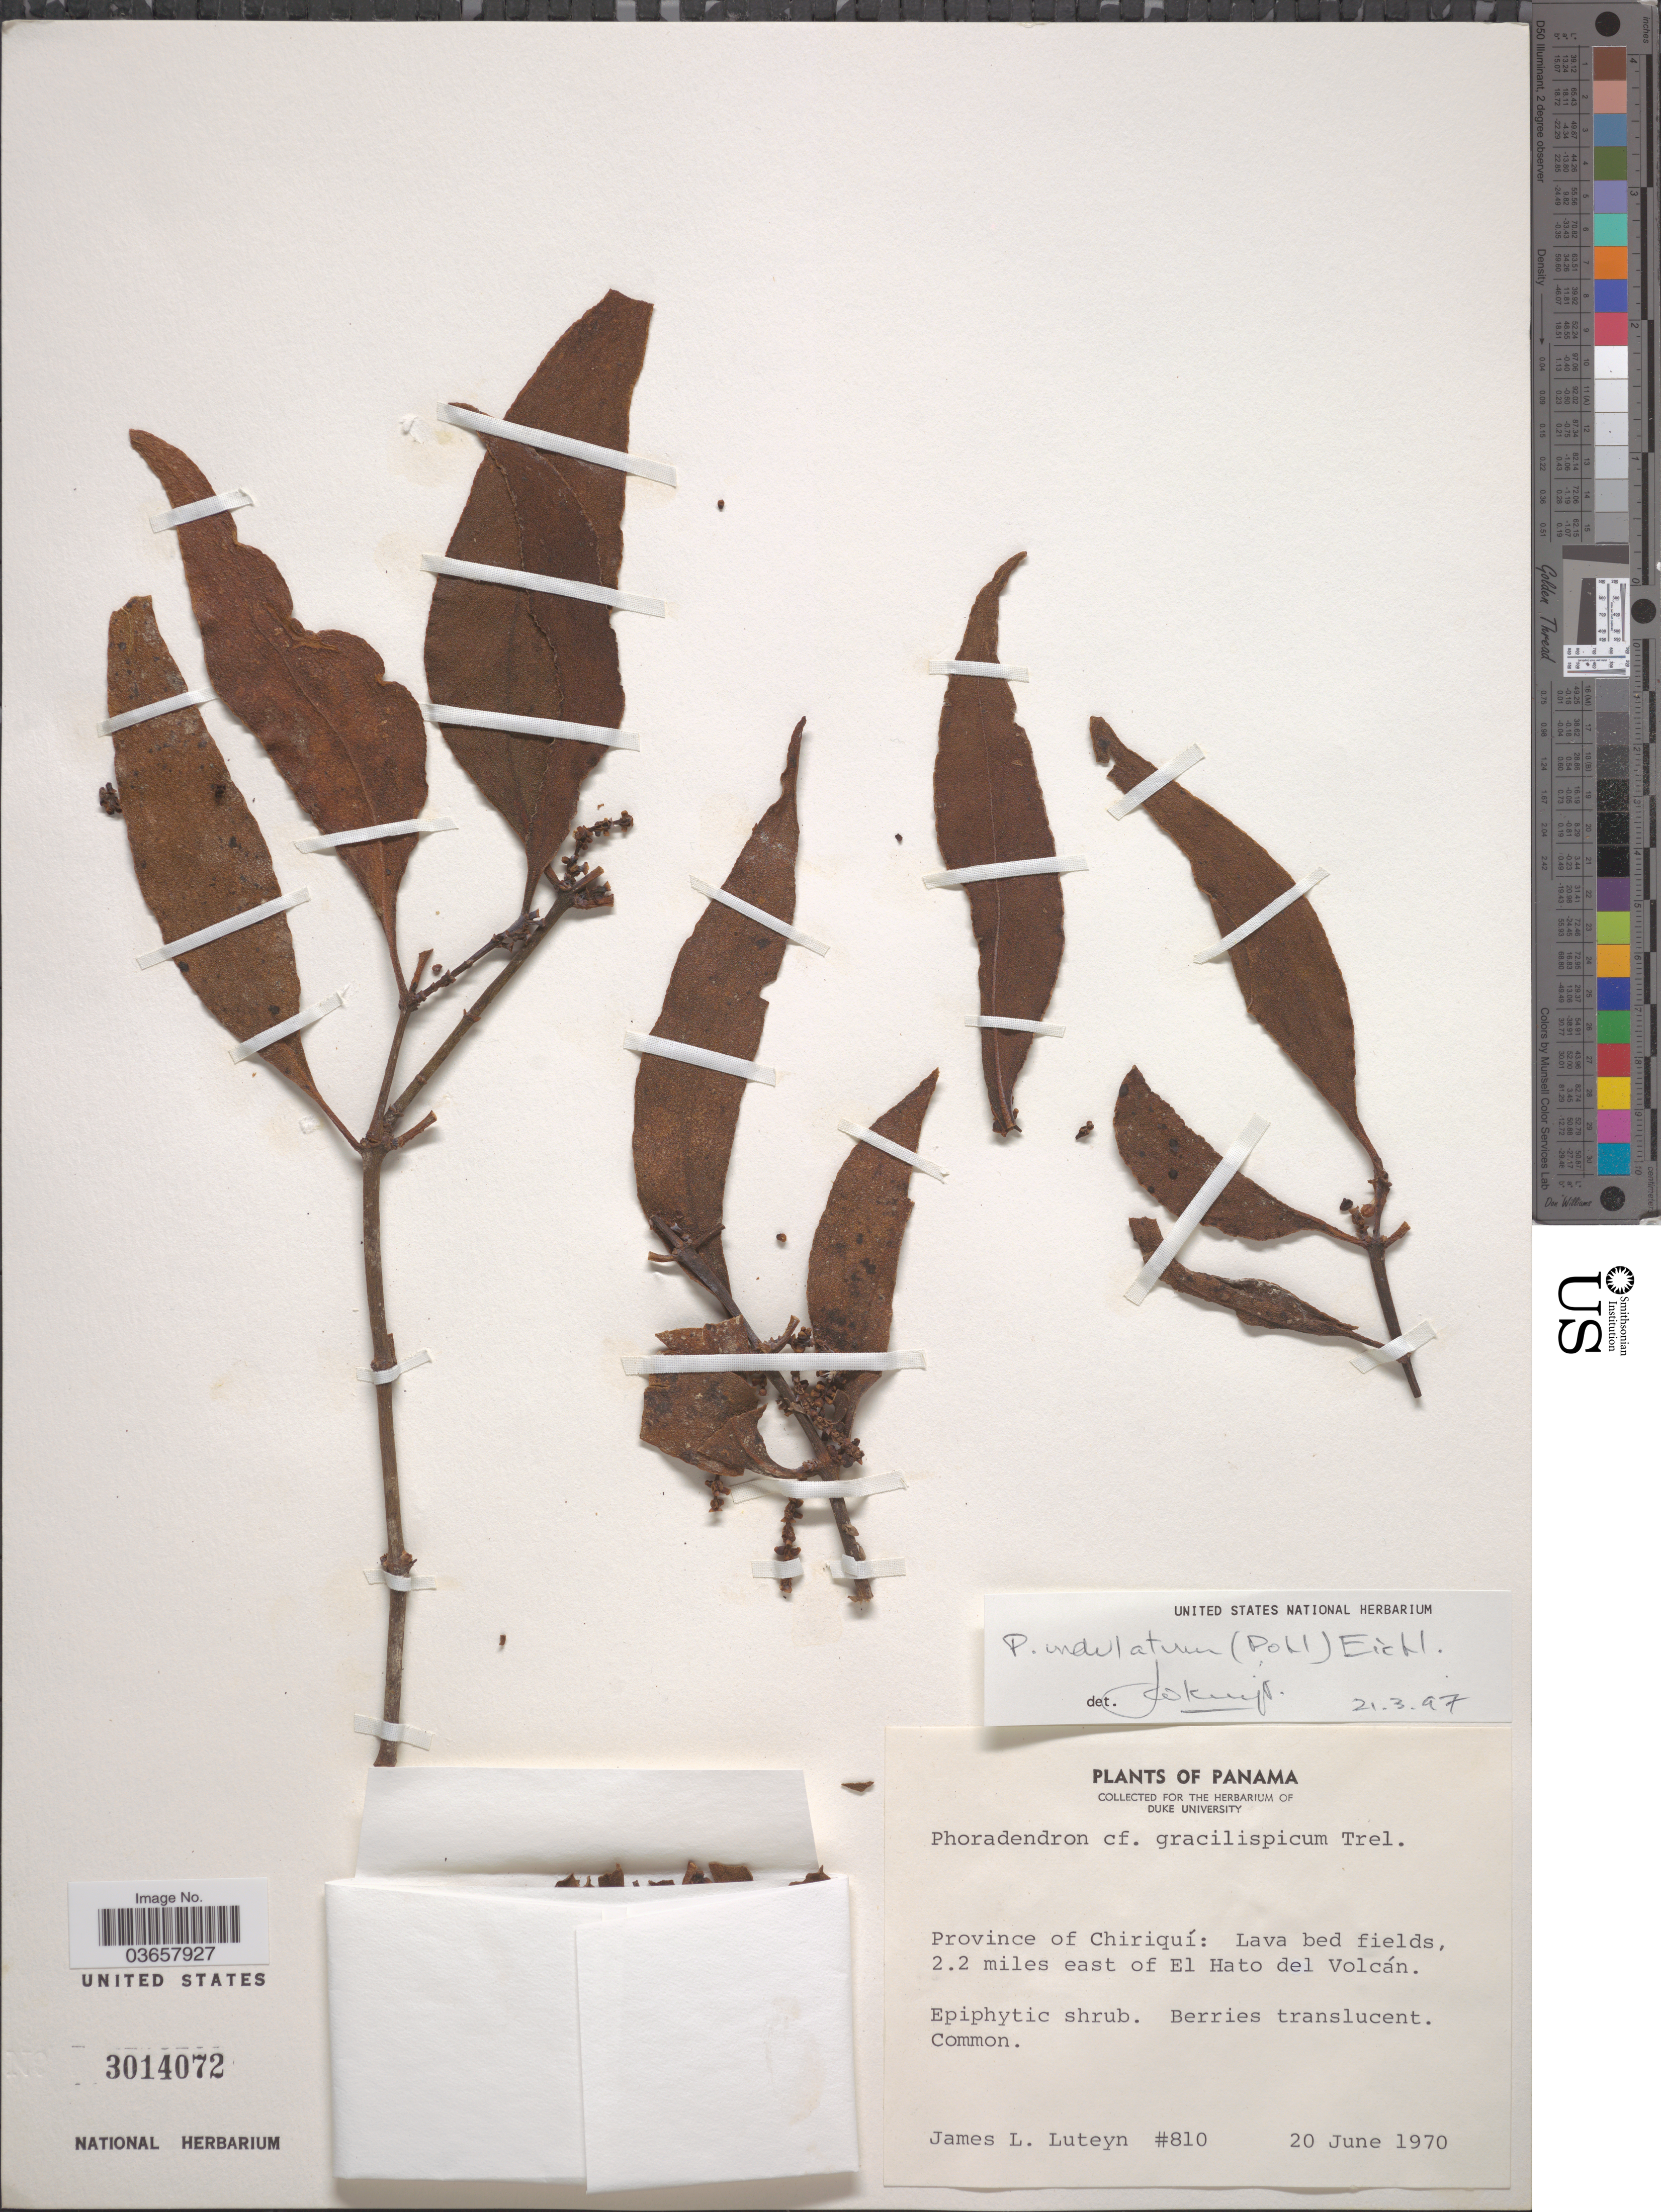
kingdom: Plantae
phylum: Tracheophyta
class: Magnoliopsida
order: Santalales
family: Viscaceae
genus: Phoradendron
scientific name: Phoradendron undulatum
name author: (Pohl ex DC.) Eichler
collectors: J. L. Luteyn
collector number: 810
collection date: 1970-06-20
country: Panama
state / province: Chiriqui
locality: Lava bed fields, 2.2 miles east of El Hato del Volcán.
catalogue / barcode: US 3014072